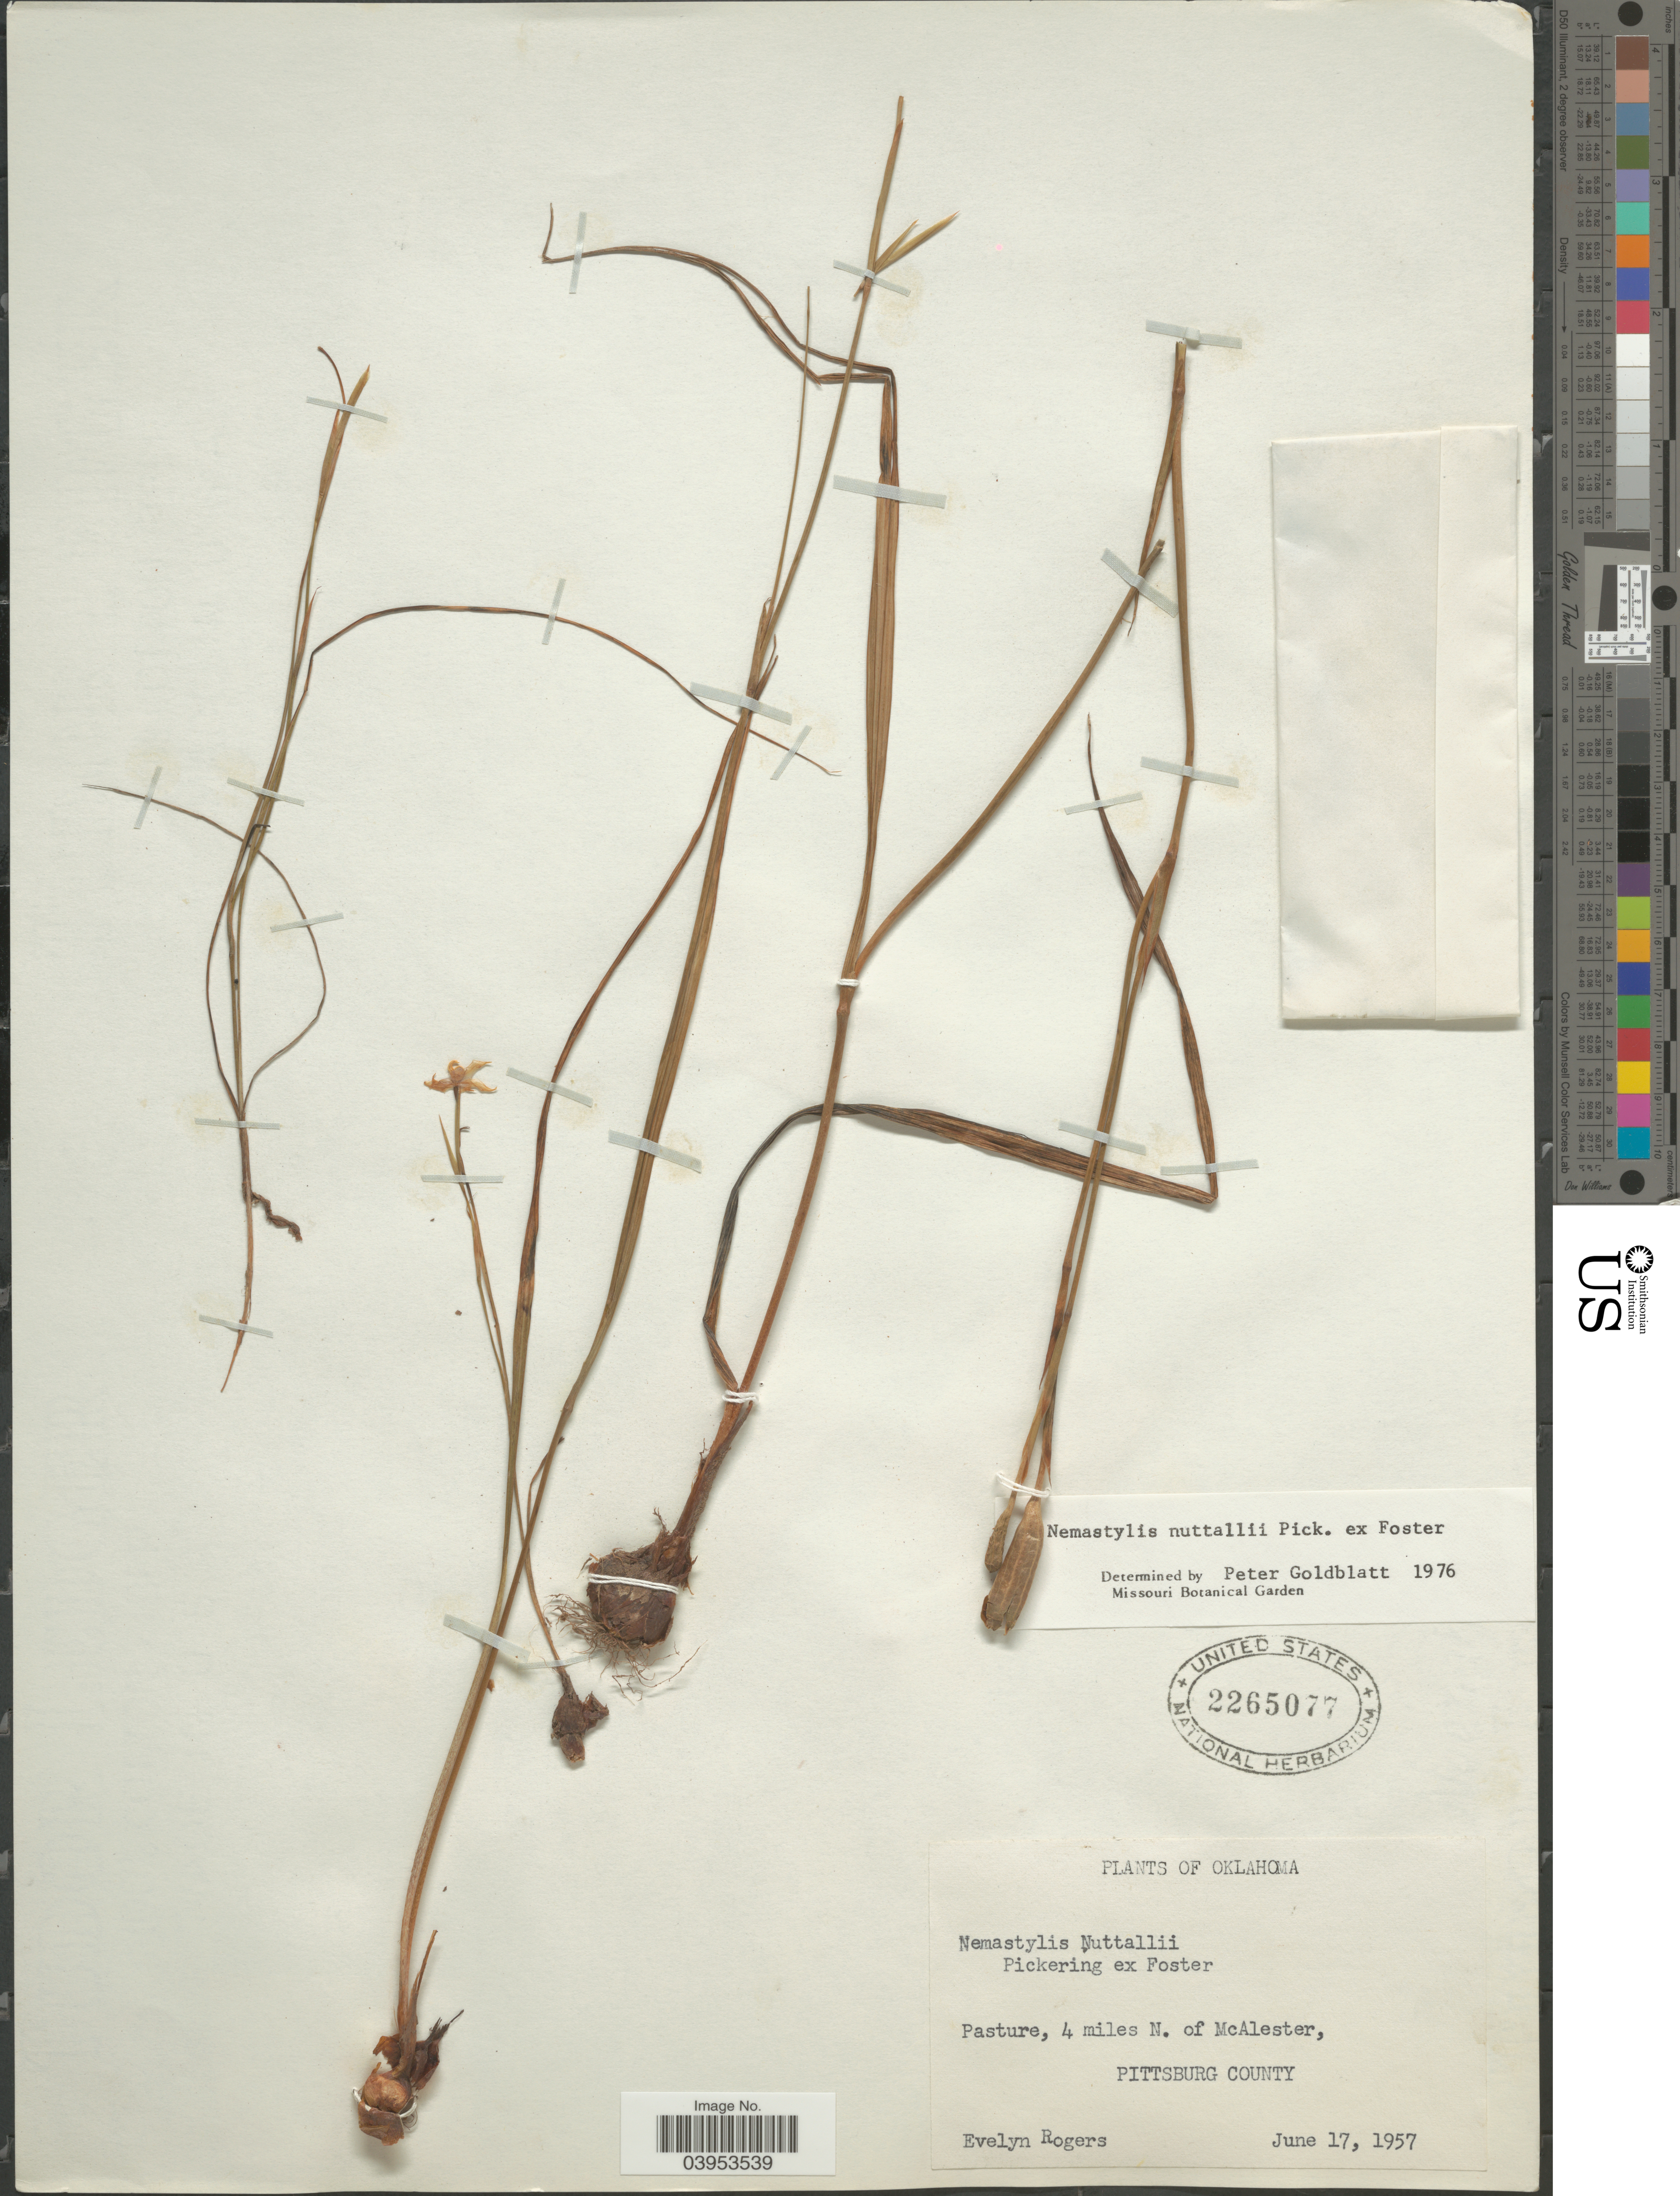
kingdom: Plantae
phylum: Tracheophyta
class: Liliopsida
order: Asparagales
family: Iridaceae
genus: Nemastylis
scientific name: Nemastylis nuttallii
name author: Pickering ex R.C. Foster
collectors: E. Rogers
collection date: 1957-06-17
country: United States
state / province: Oklahoma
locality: Pasture, 4 miles N. of McAlester, Pittsburg County.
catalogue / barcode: US 2265077